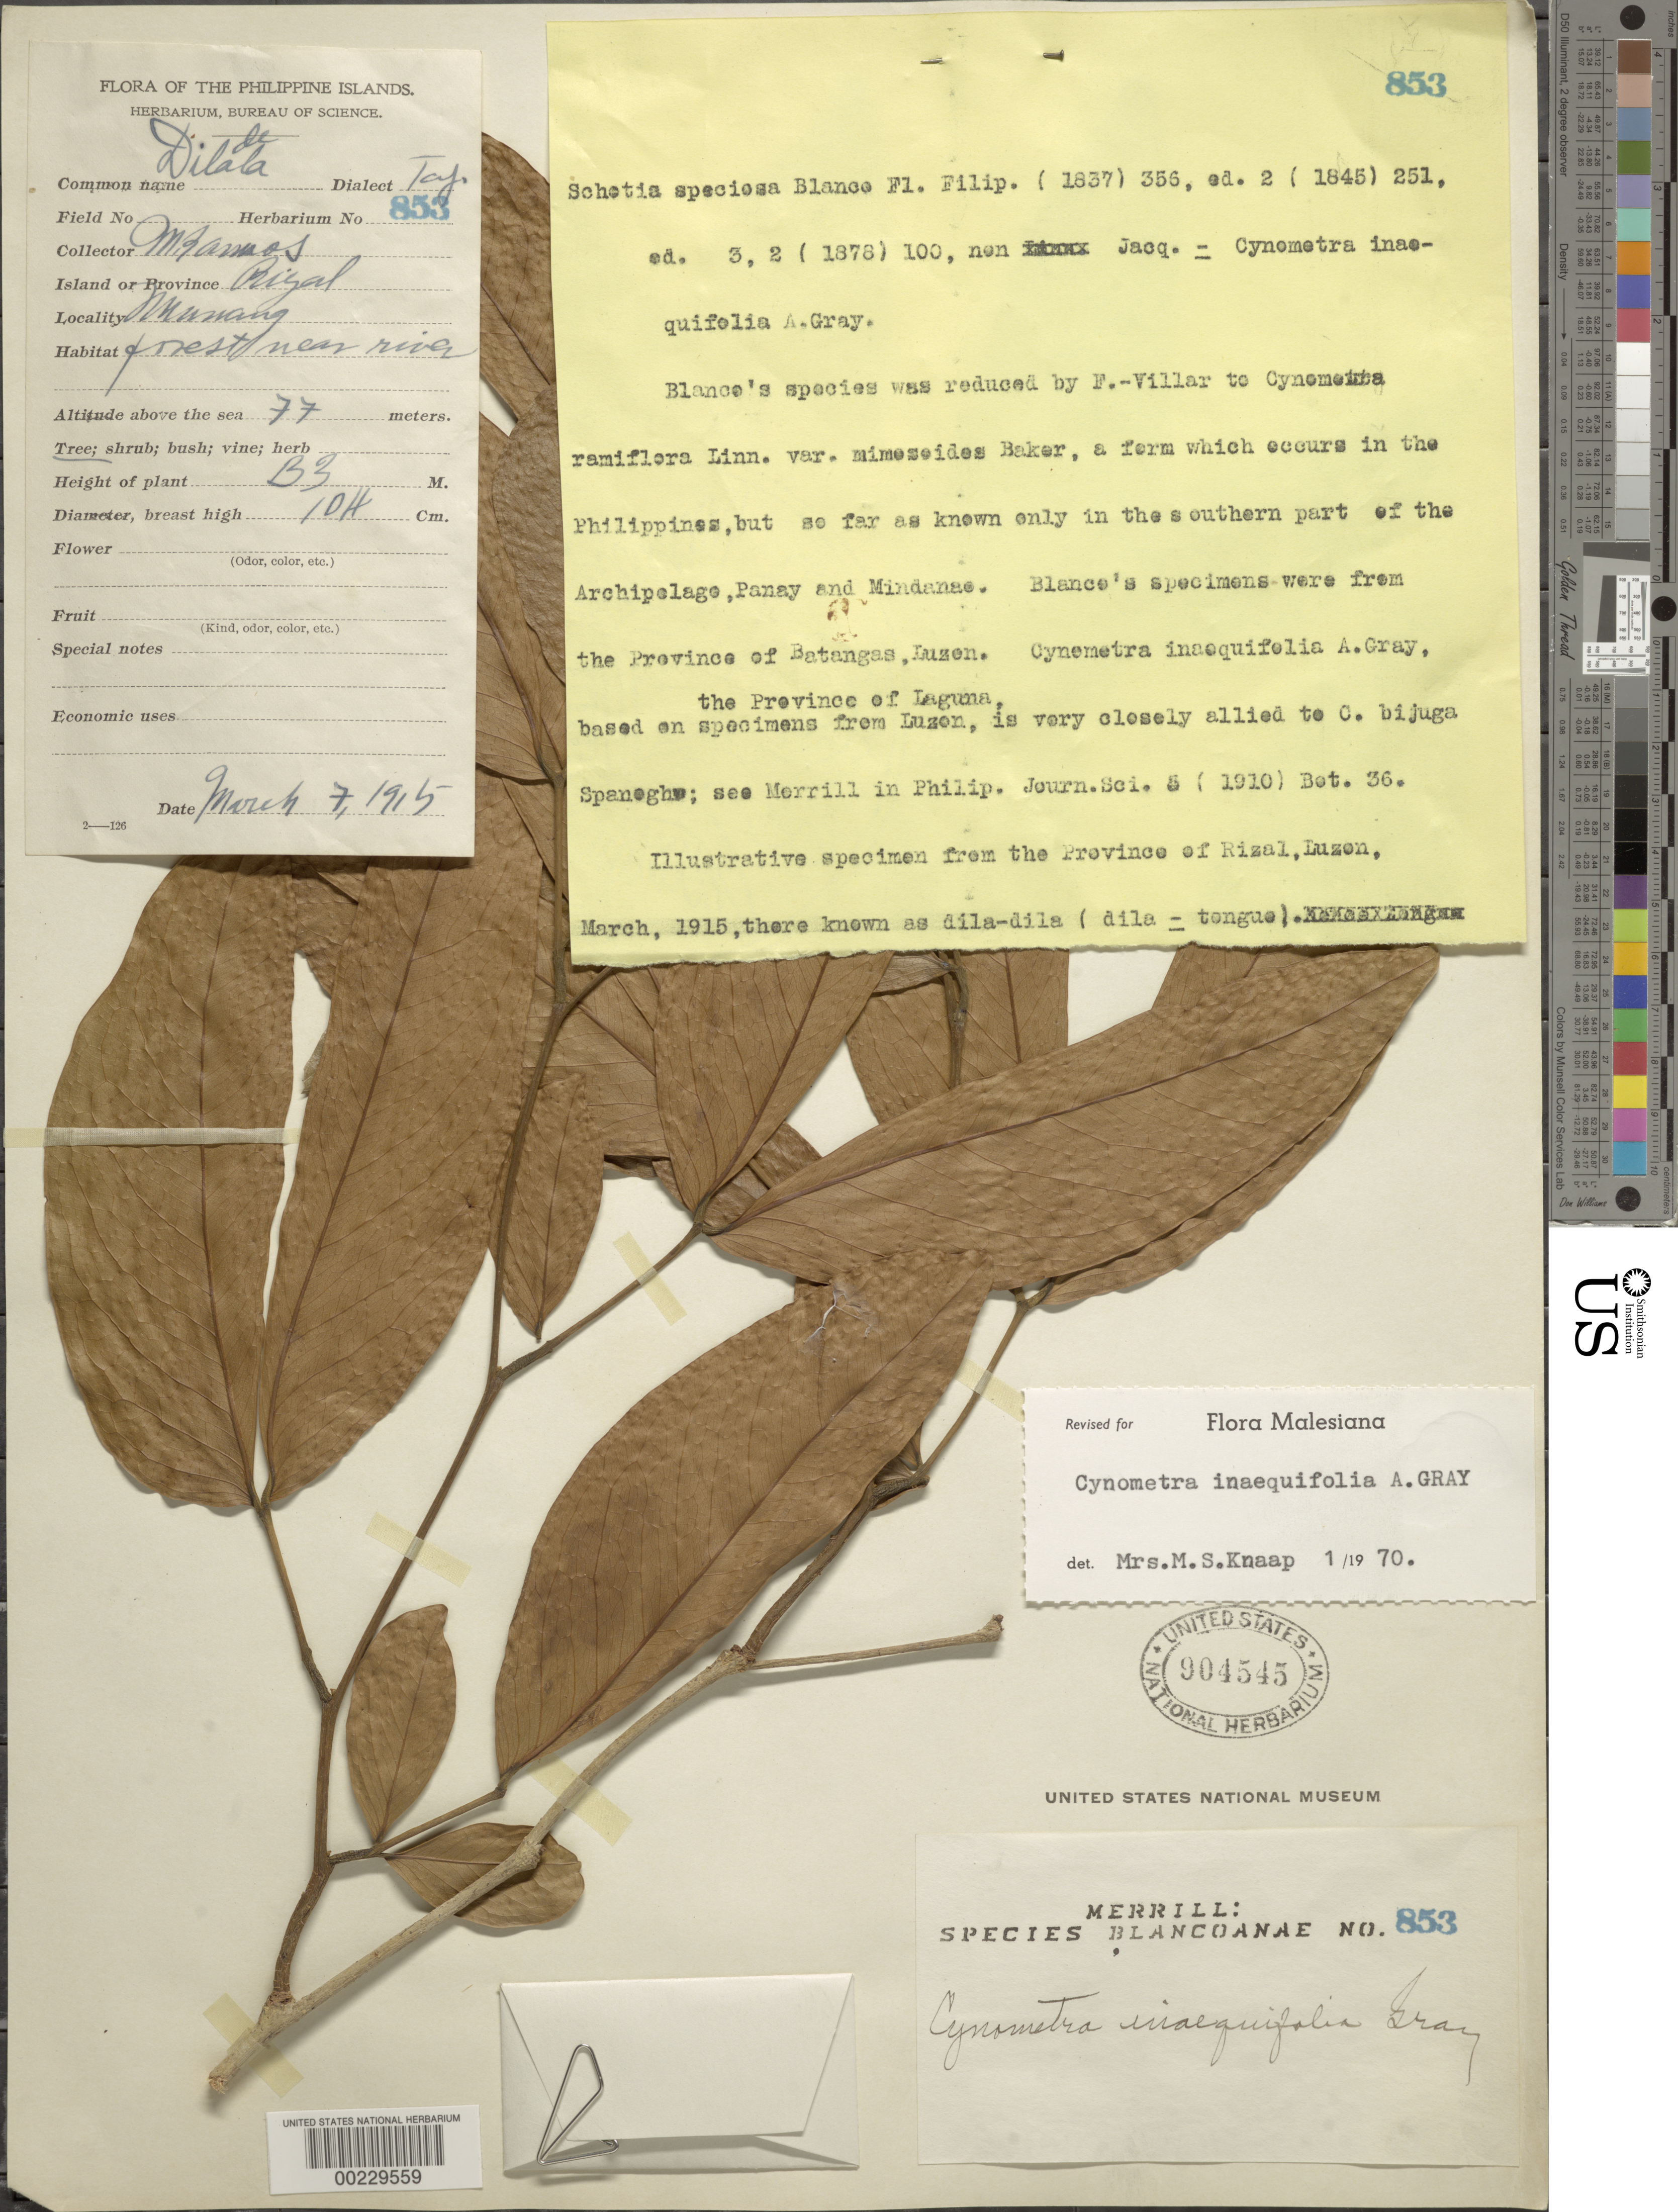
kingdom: Plantae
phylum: Tracheophyta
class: Magnoliopsida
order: Fabales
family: Fabaceae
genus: Cynometra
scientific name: Cynometra inaequifolia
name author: A. Gray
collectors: M. Ramos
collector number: Sp. Blancoan. 0853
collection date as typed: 07 Mar 1915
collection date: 1915-03-07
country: Philippines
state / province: Calabarzon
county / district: Rizal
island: Luzon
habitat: Forest near river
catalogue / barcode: US 904545